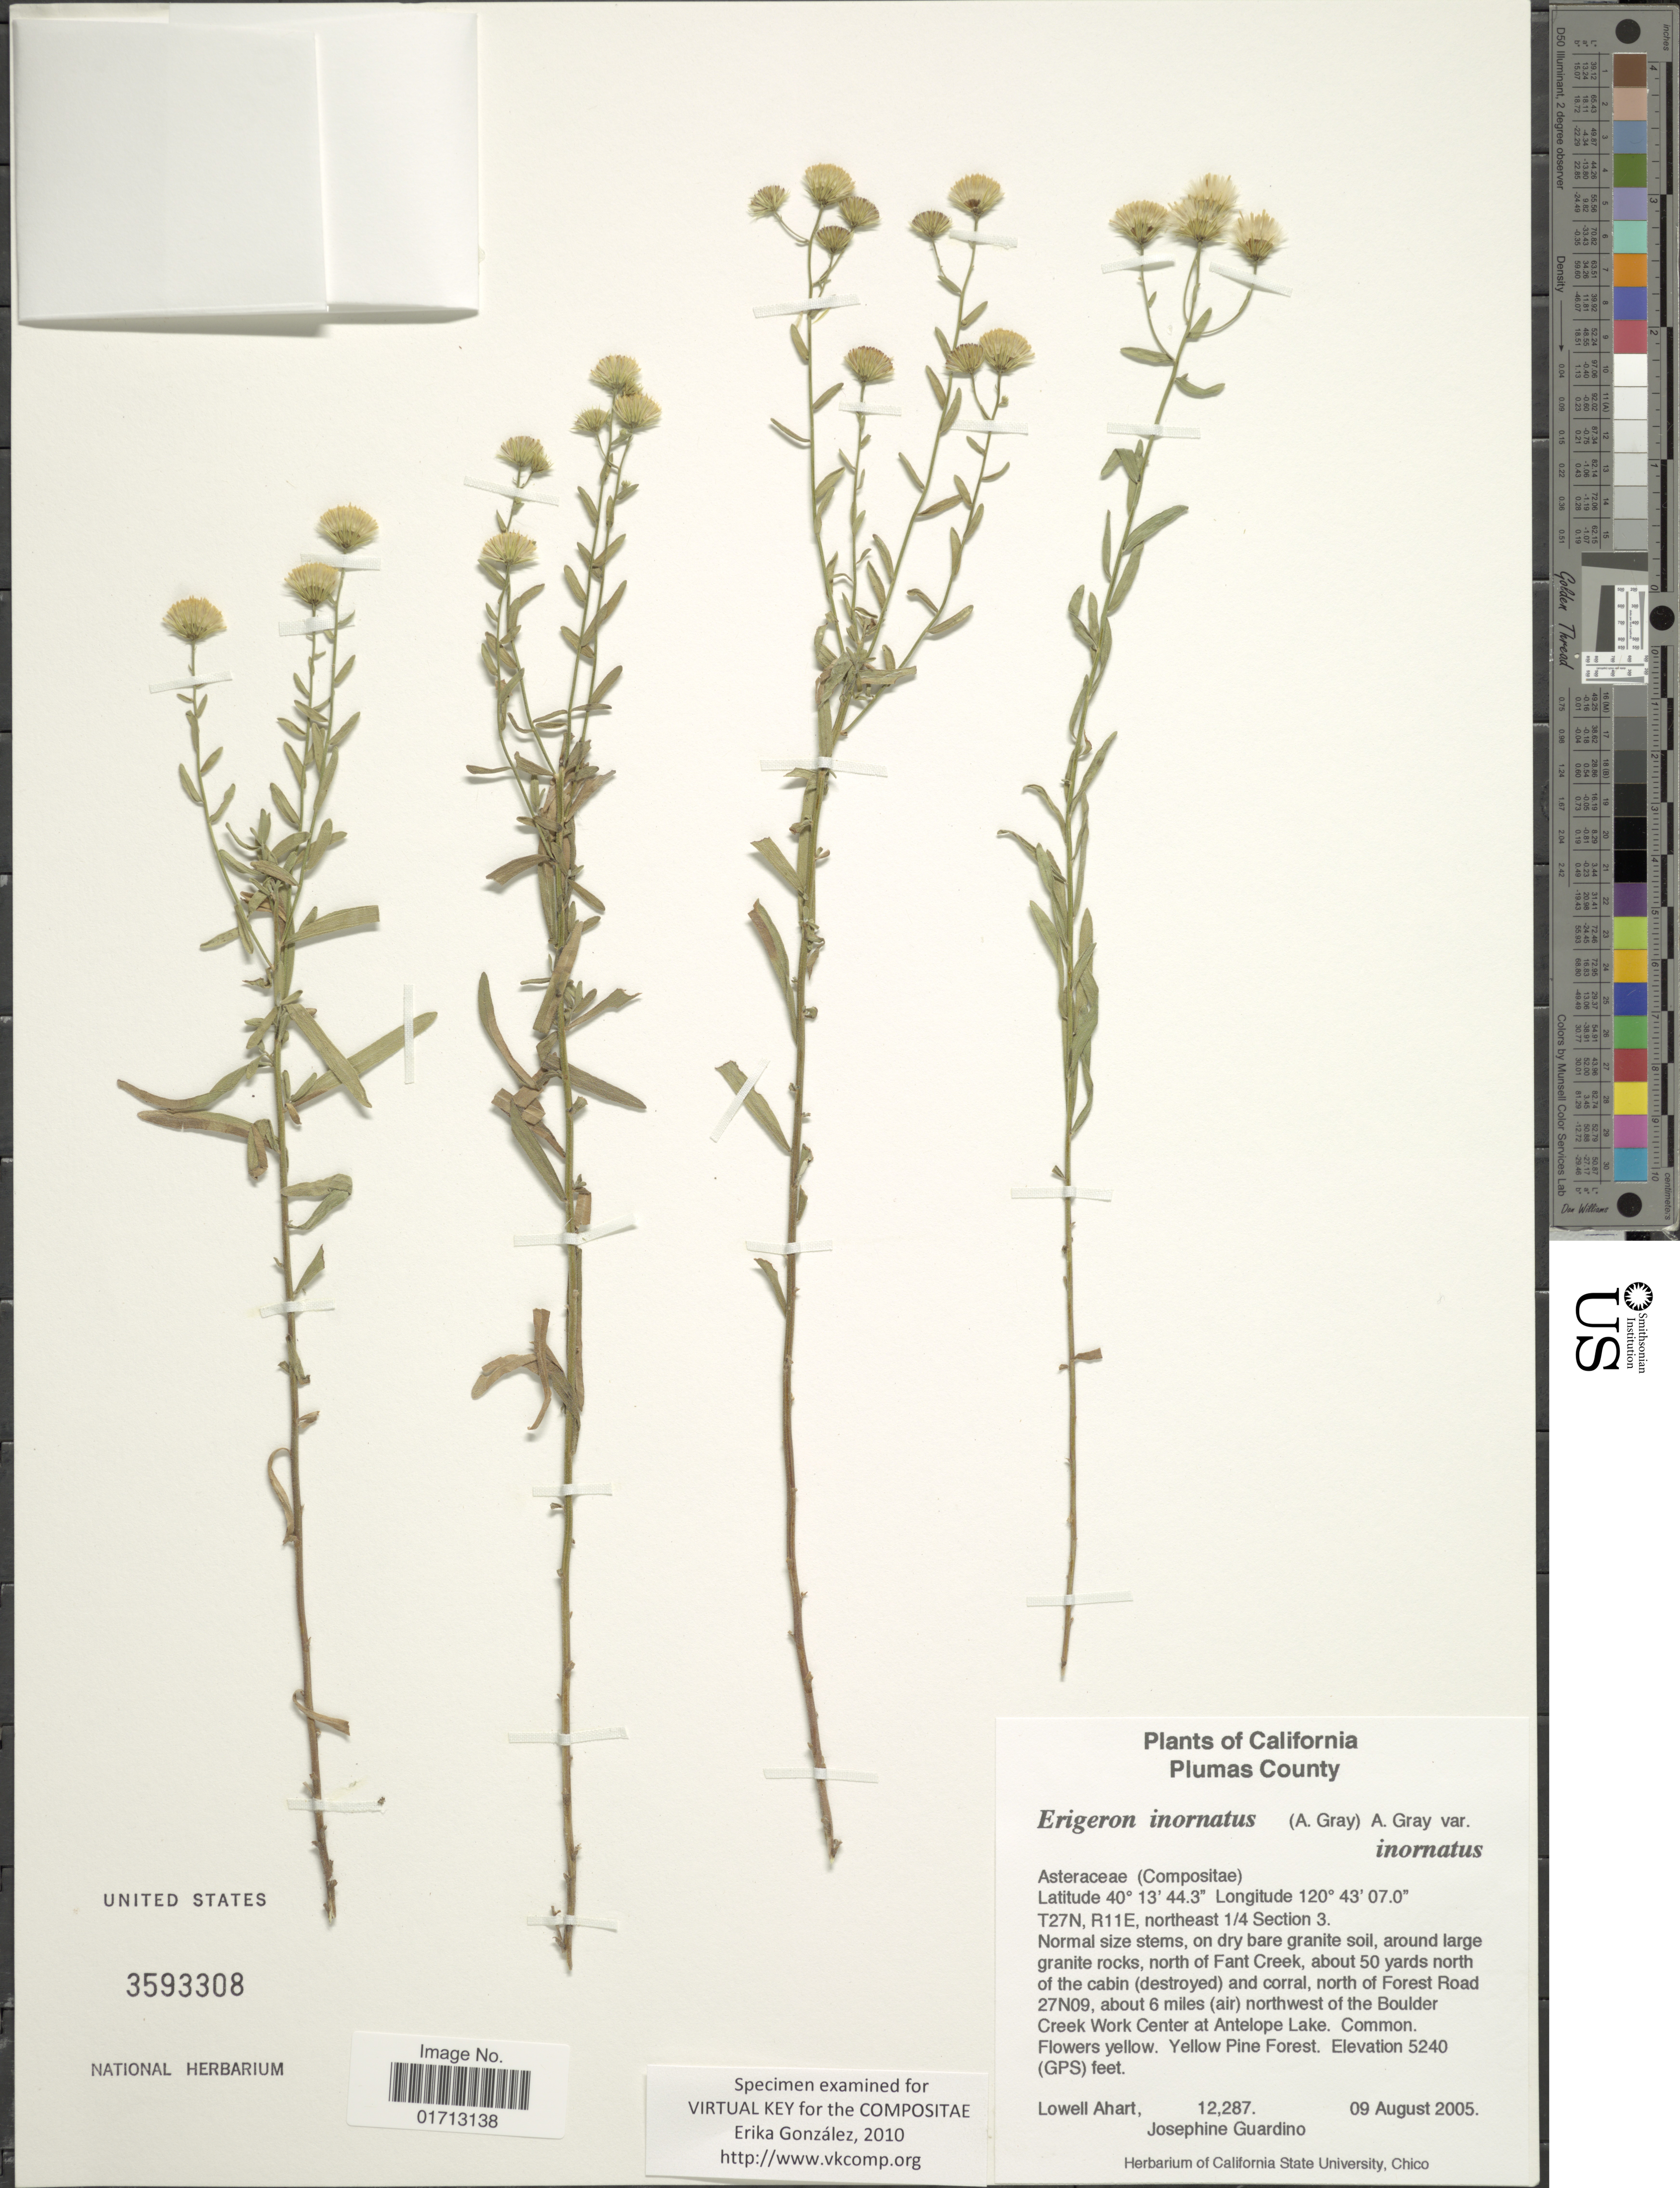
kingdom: Plantae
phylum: Tracheophyta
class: Magnoliopsida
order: Asterales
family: Asteraceae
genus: Erigeron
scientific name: Erigeron inornatus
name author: (A. Gray) A. Gray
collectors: L. Ahart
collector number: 12287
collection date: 2005-08-09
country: United States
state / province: California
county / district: Plumas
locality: Plumas County, T27N, R11E, northeast 1/4 section 3. aournd large granite rocks, north of Fant Creek, about 50 yards north of the cabin (destroyd) and corral, north of Forest Road 24N09, about 6 miles (air) northwest of the Boulder Creek Work, Center at Antelope Lake.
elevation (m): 1597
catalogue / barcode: US 3593308